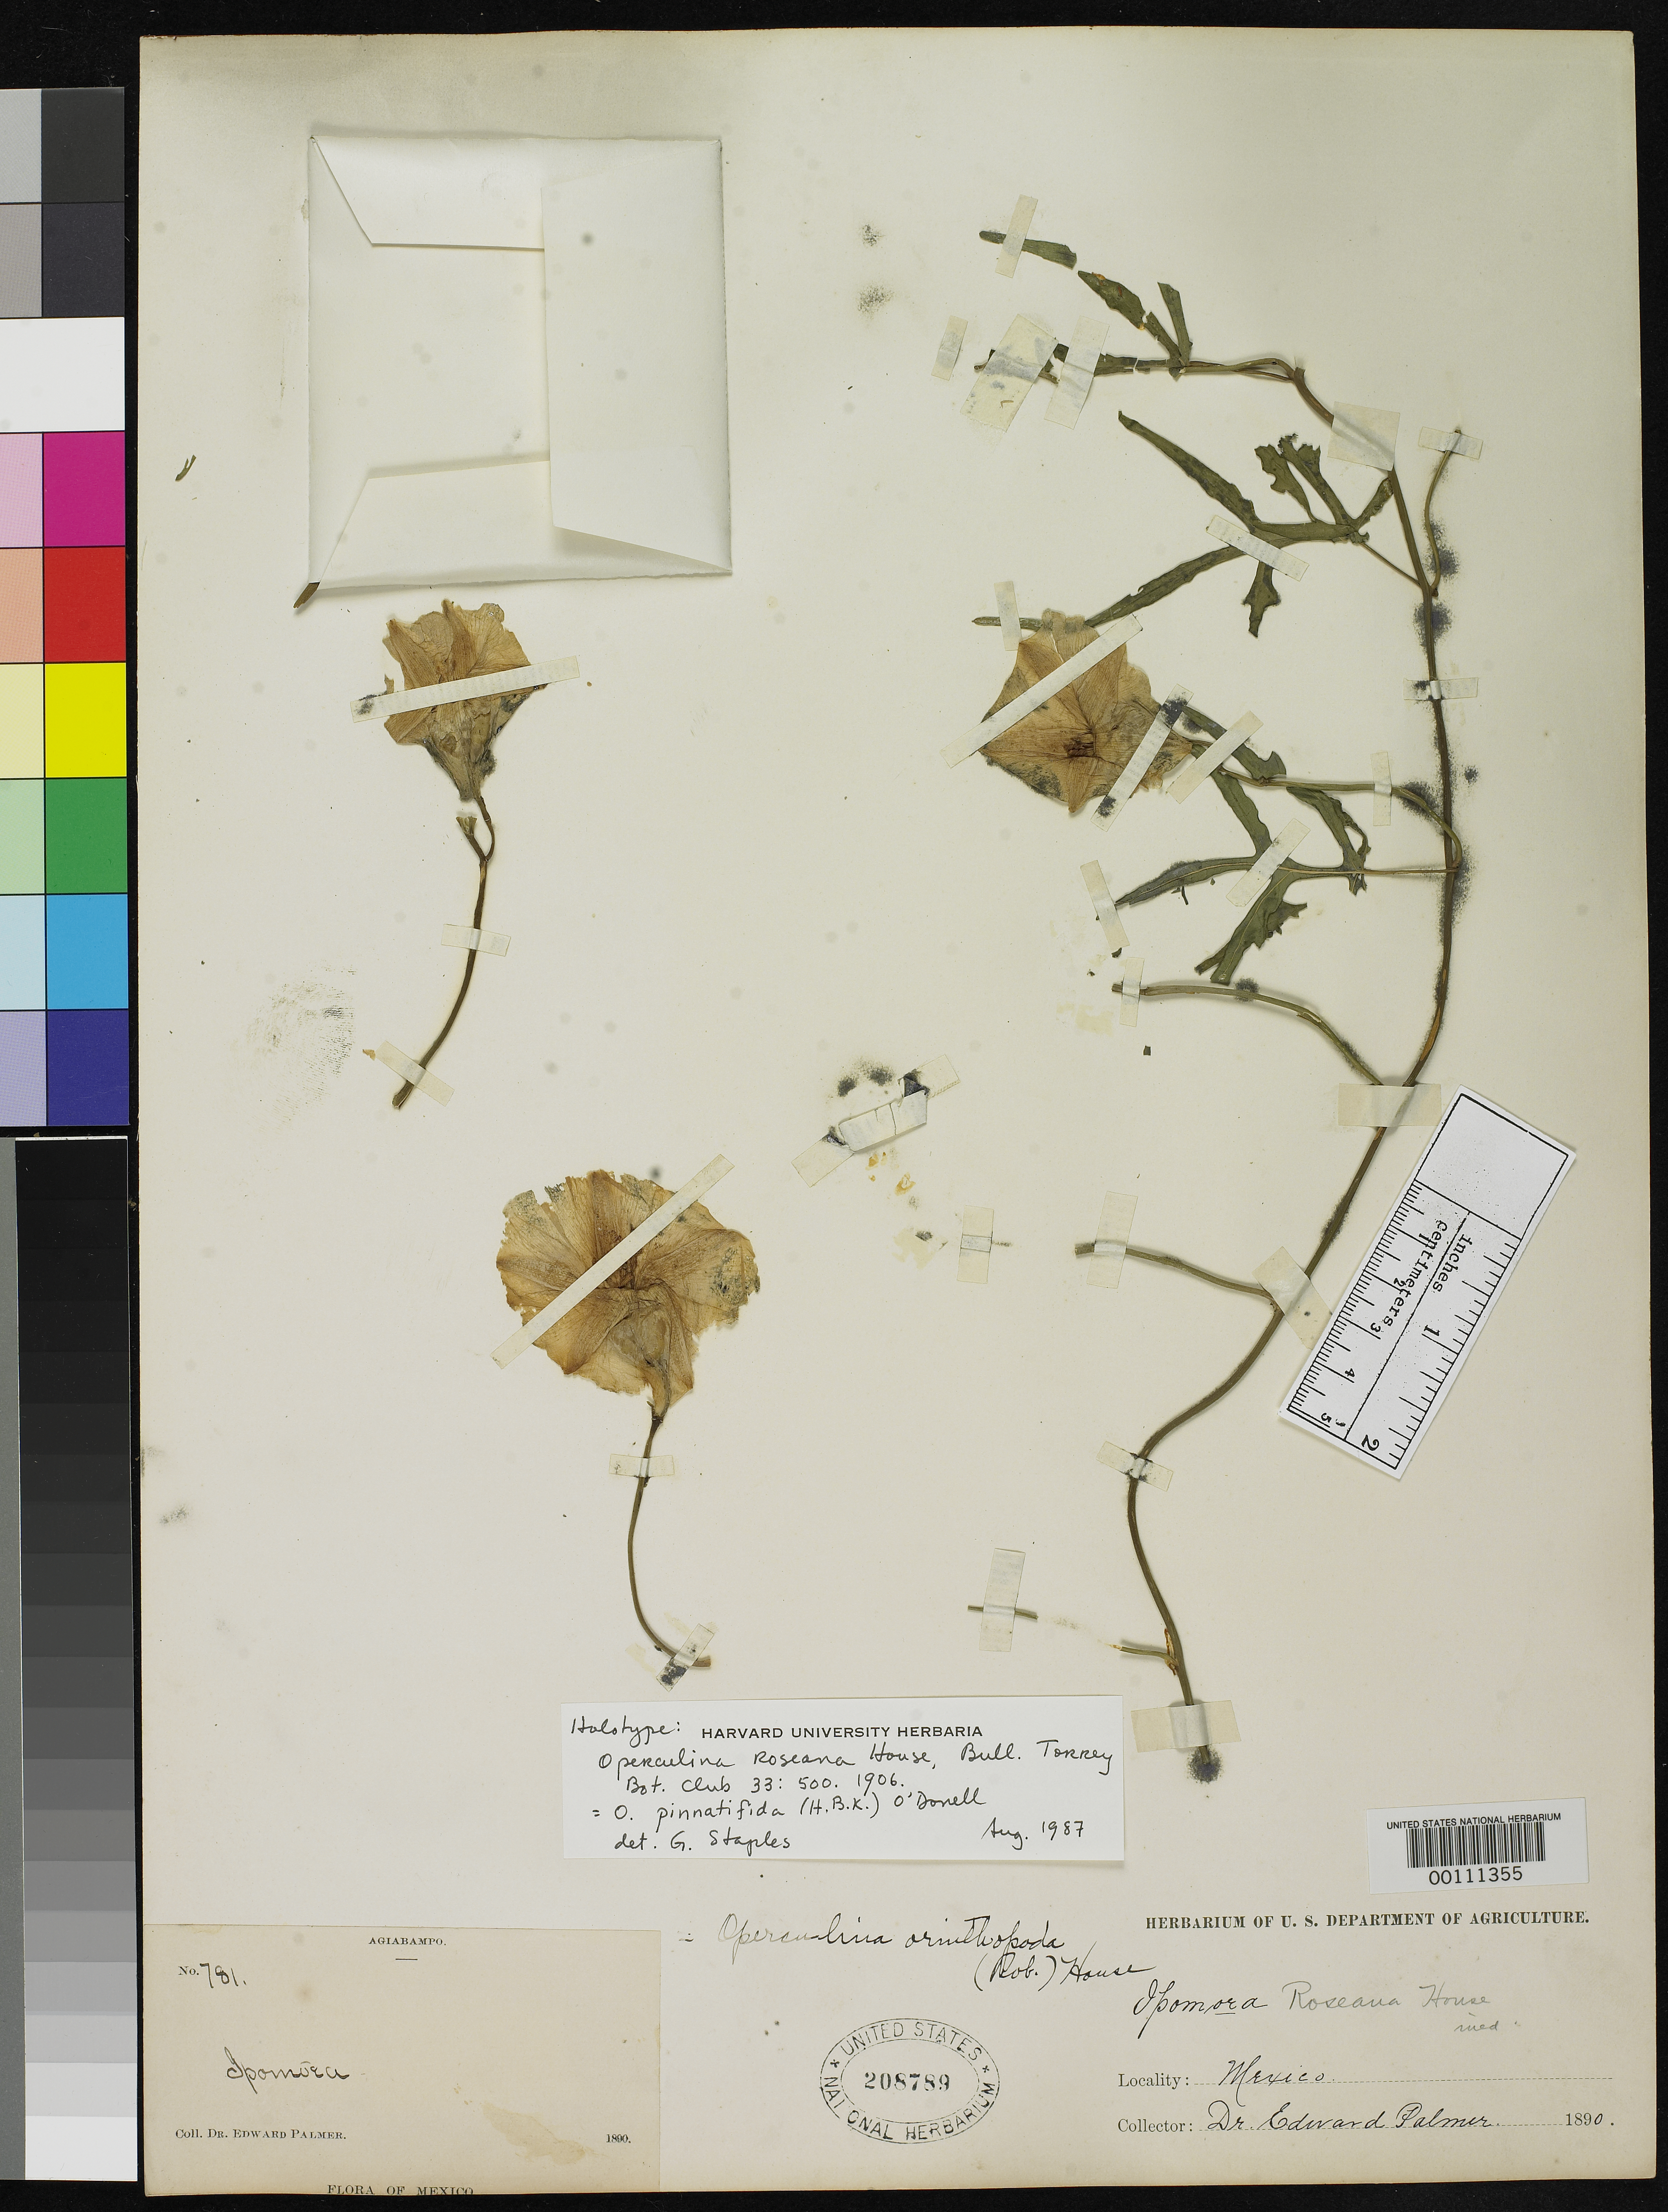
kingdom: Plantae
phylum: Tracheophyta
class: Magnoliopsida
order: Solanales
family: Convolvulaceae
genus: Operculina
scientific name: Operculina roseana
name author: House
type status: Holotype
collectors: E. Palmer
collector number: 781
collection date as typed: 1890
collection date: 1890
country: Mexico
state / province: Sonora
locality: Agiabampo.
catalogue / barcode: US 208789